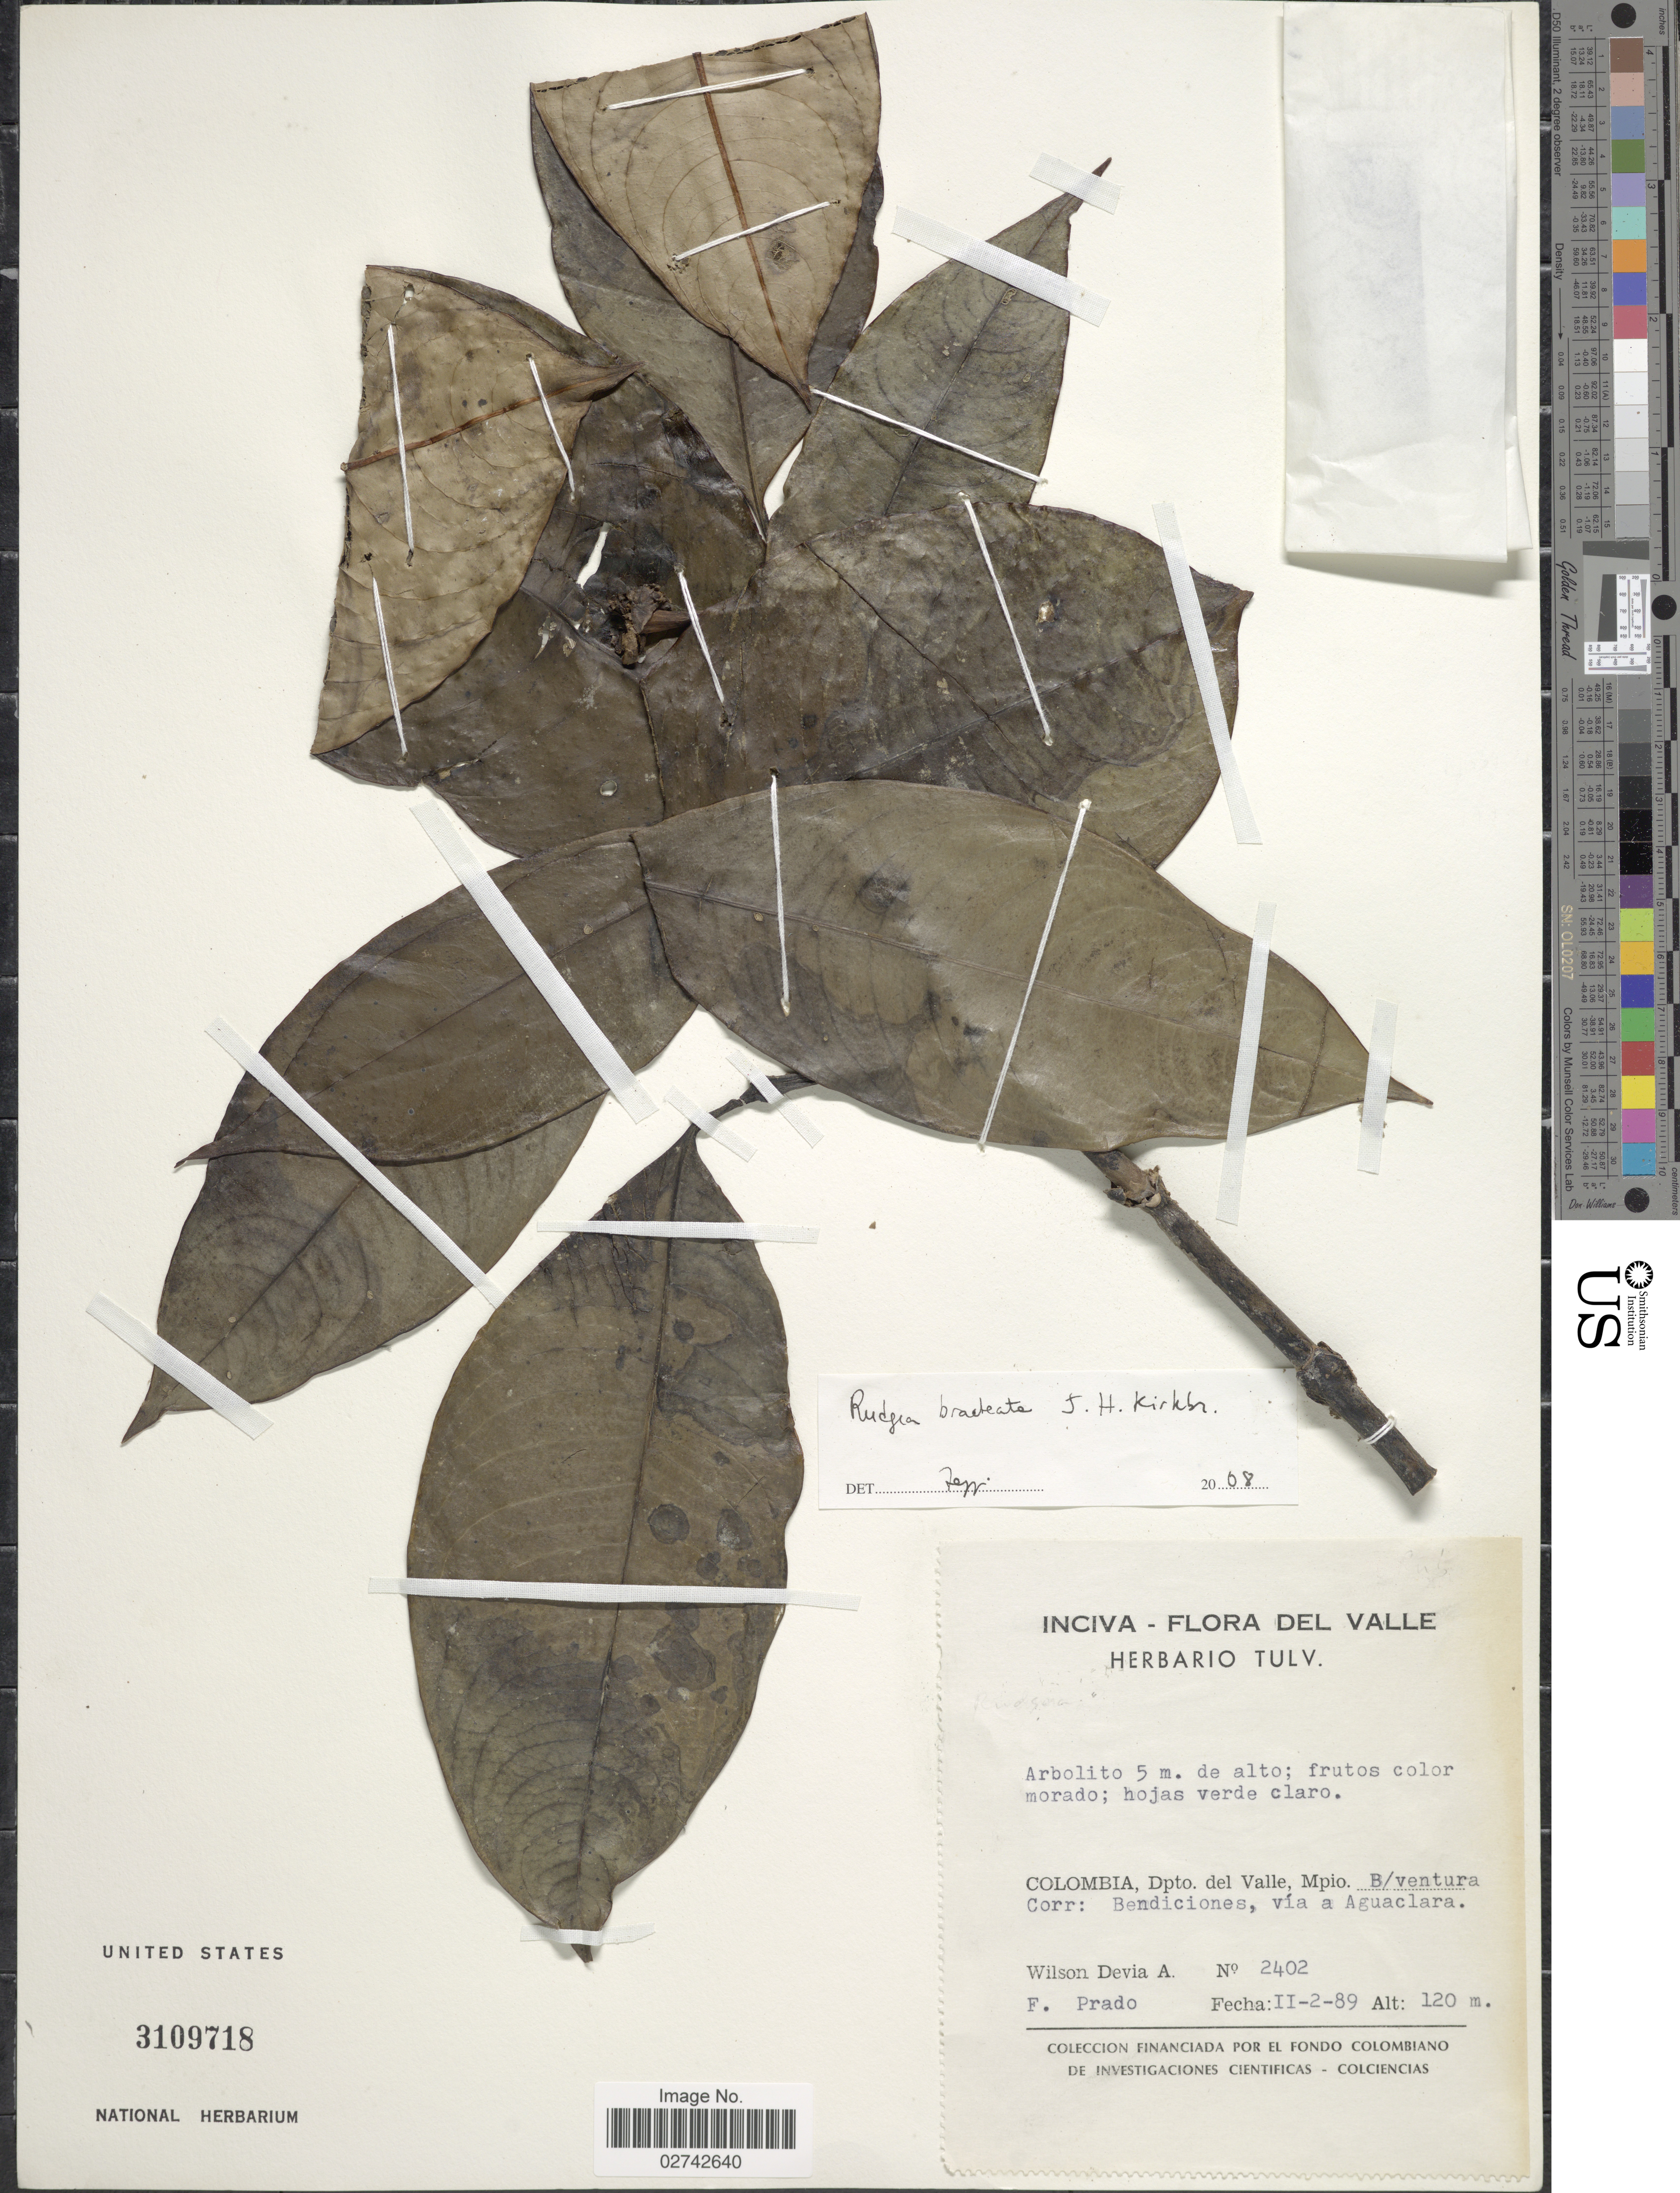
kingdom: Plantae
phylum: Tracheophyta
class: Magnoliopsida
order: Gentianales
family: Rubiaceae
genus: Rudgea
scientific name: Rudgea bracteata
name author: J.H. Kirkbr.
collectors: W. Devia A. & F. Prado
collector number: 2402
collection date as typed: Transcribed d/m/y: 2/2/89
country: Colombia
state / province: Valle del Cauca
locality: Colombia, Dpt. del Valle: B/ventura Corr.: Bendiciones, via a Aguaclara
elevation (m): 120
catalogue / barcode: US 3109718